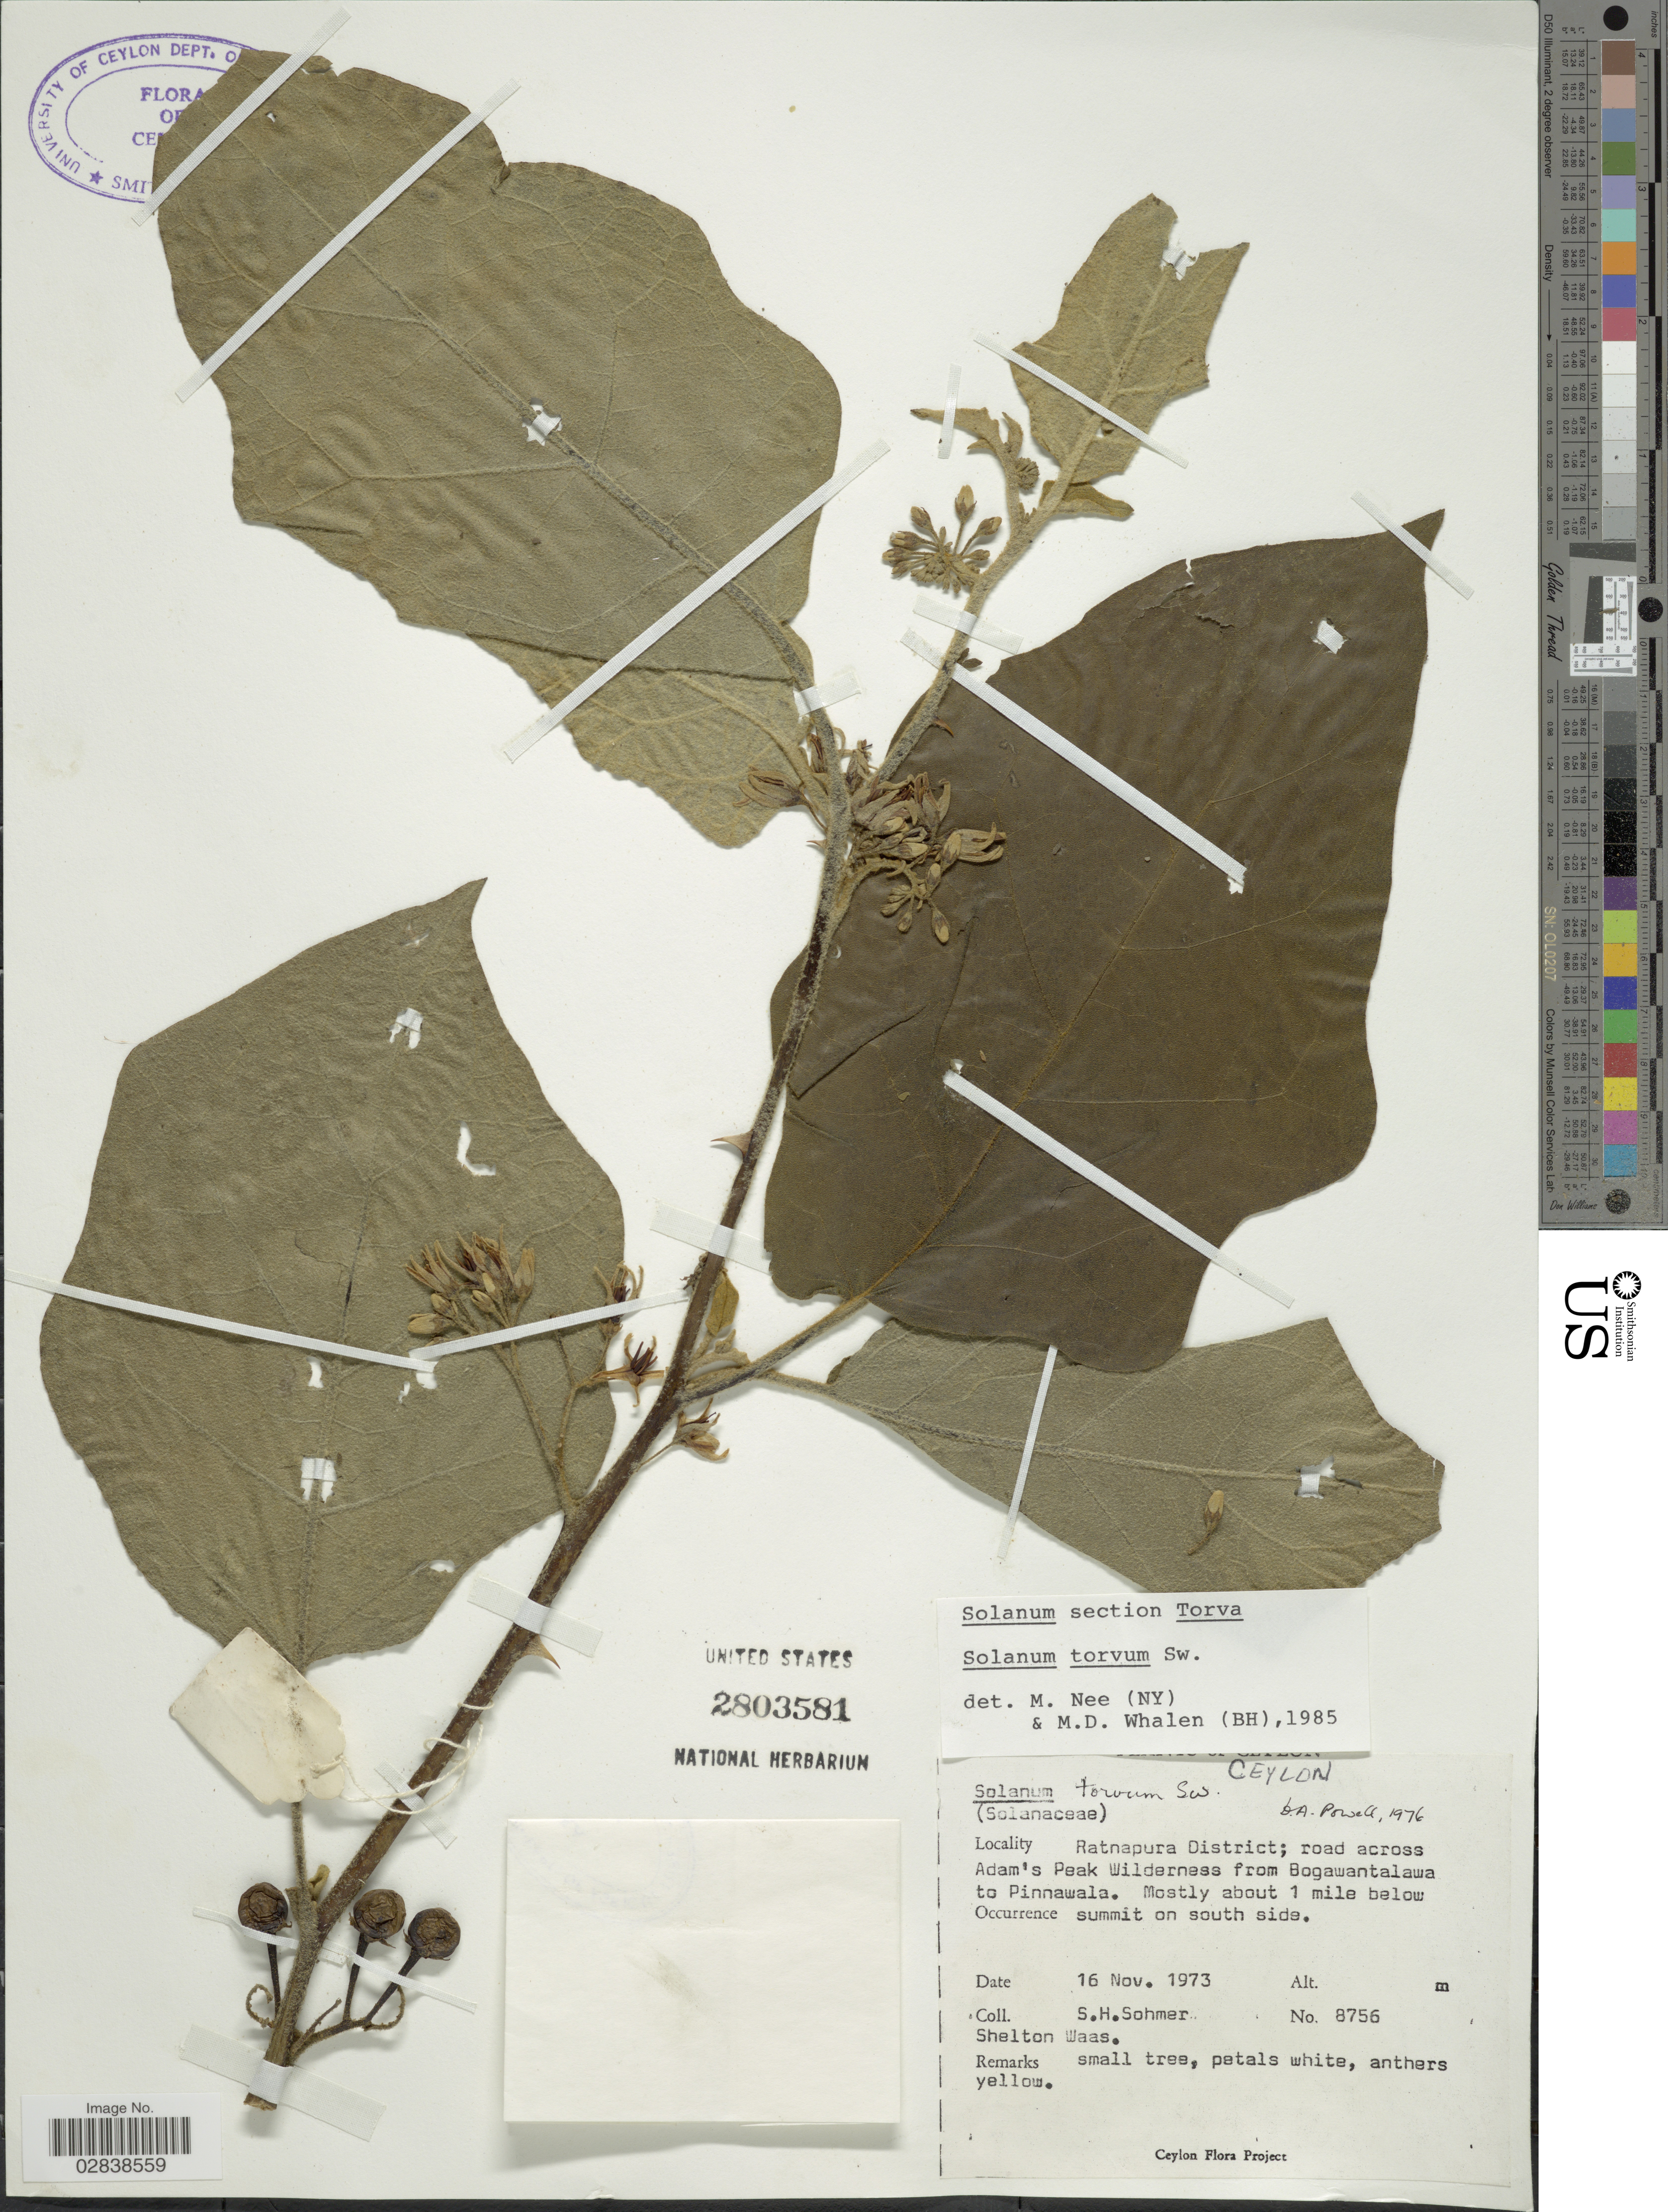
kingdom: Plantae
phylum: Tracheophyta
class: Magnoliopsida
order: Solanales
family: Solanaceae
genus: Solanum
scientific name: Solanum torvum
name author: Sw.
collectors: S. H. Sohmer & S. Waas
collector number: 8756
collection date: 1973-11-16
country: Sri Lanka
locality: Ceylon, Ratnapura District; road across Adam's Peak Wilderness from Bogawantalawa to Pinnawala, Mostly about 1 mile below summit on south side.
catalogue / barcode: US 2803581